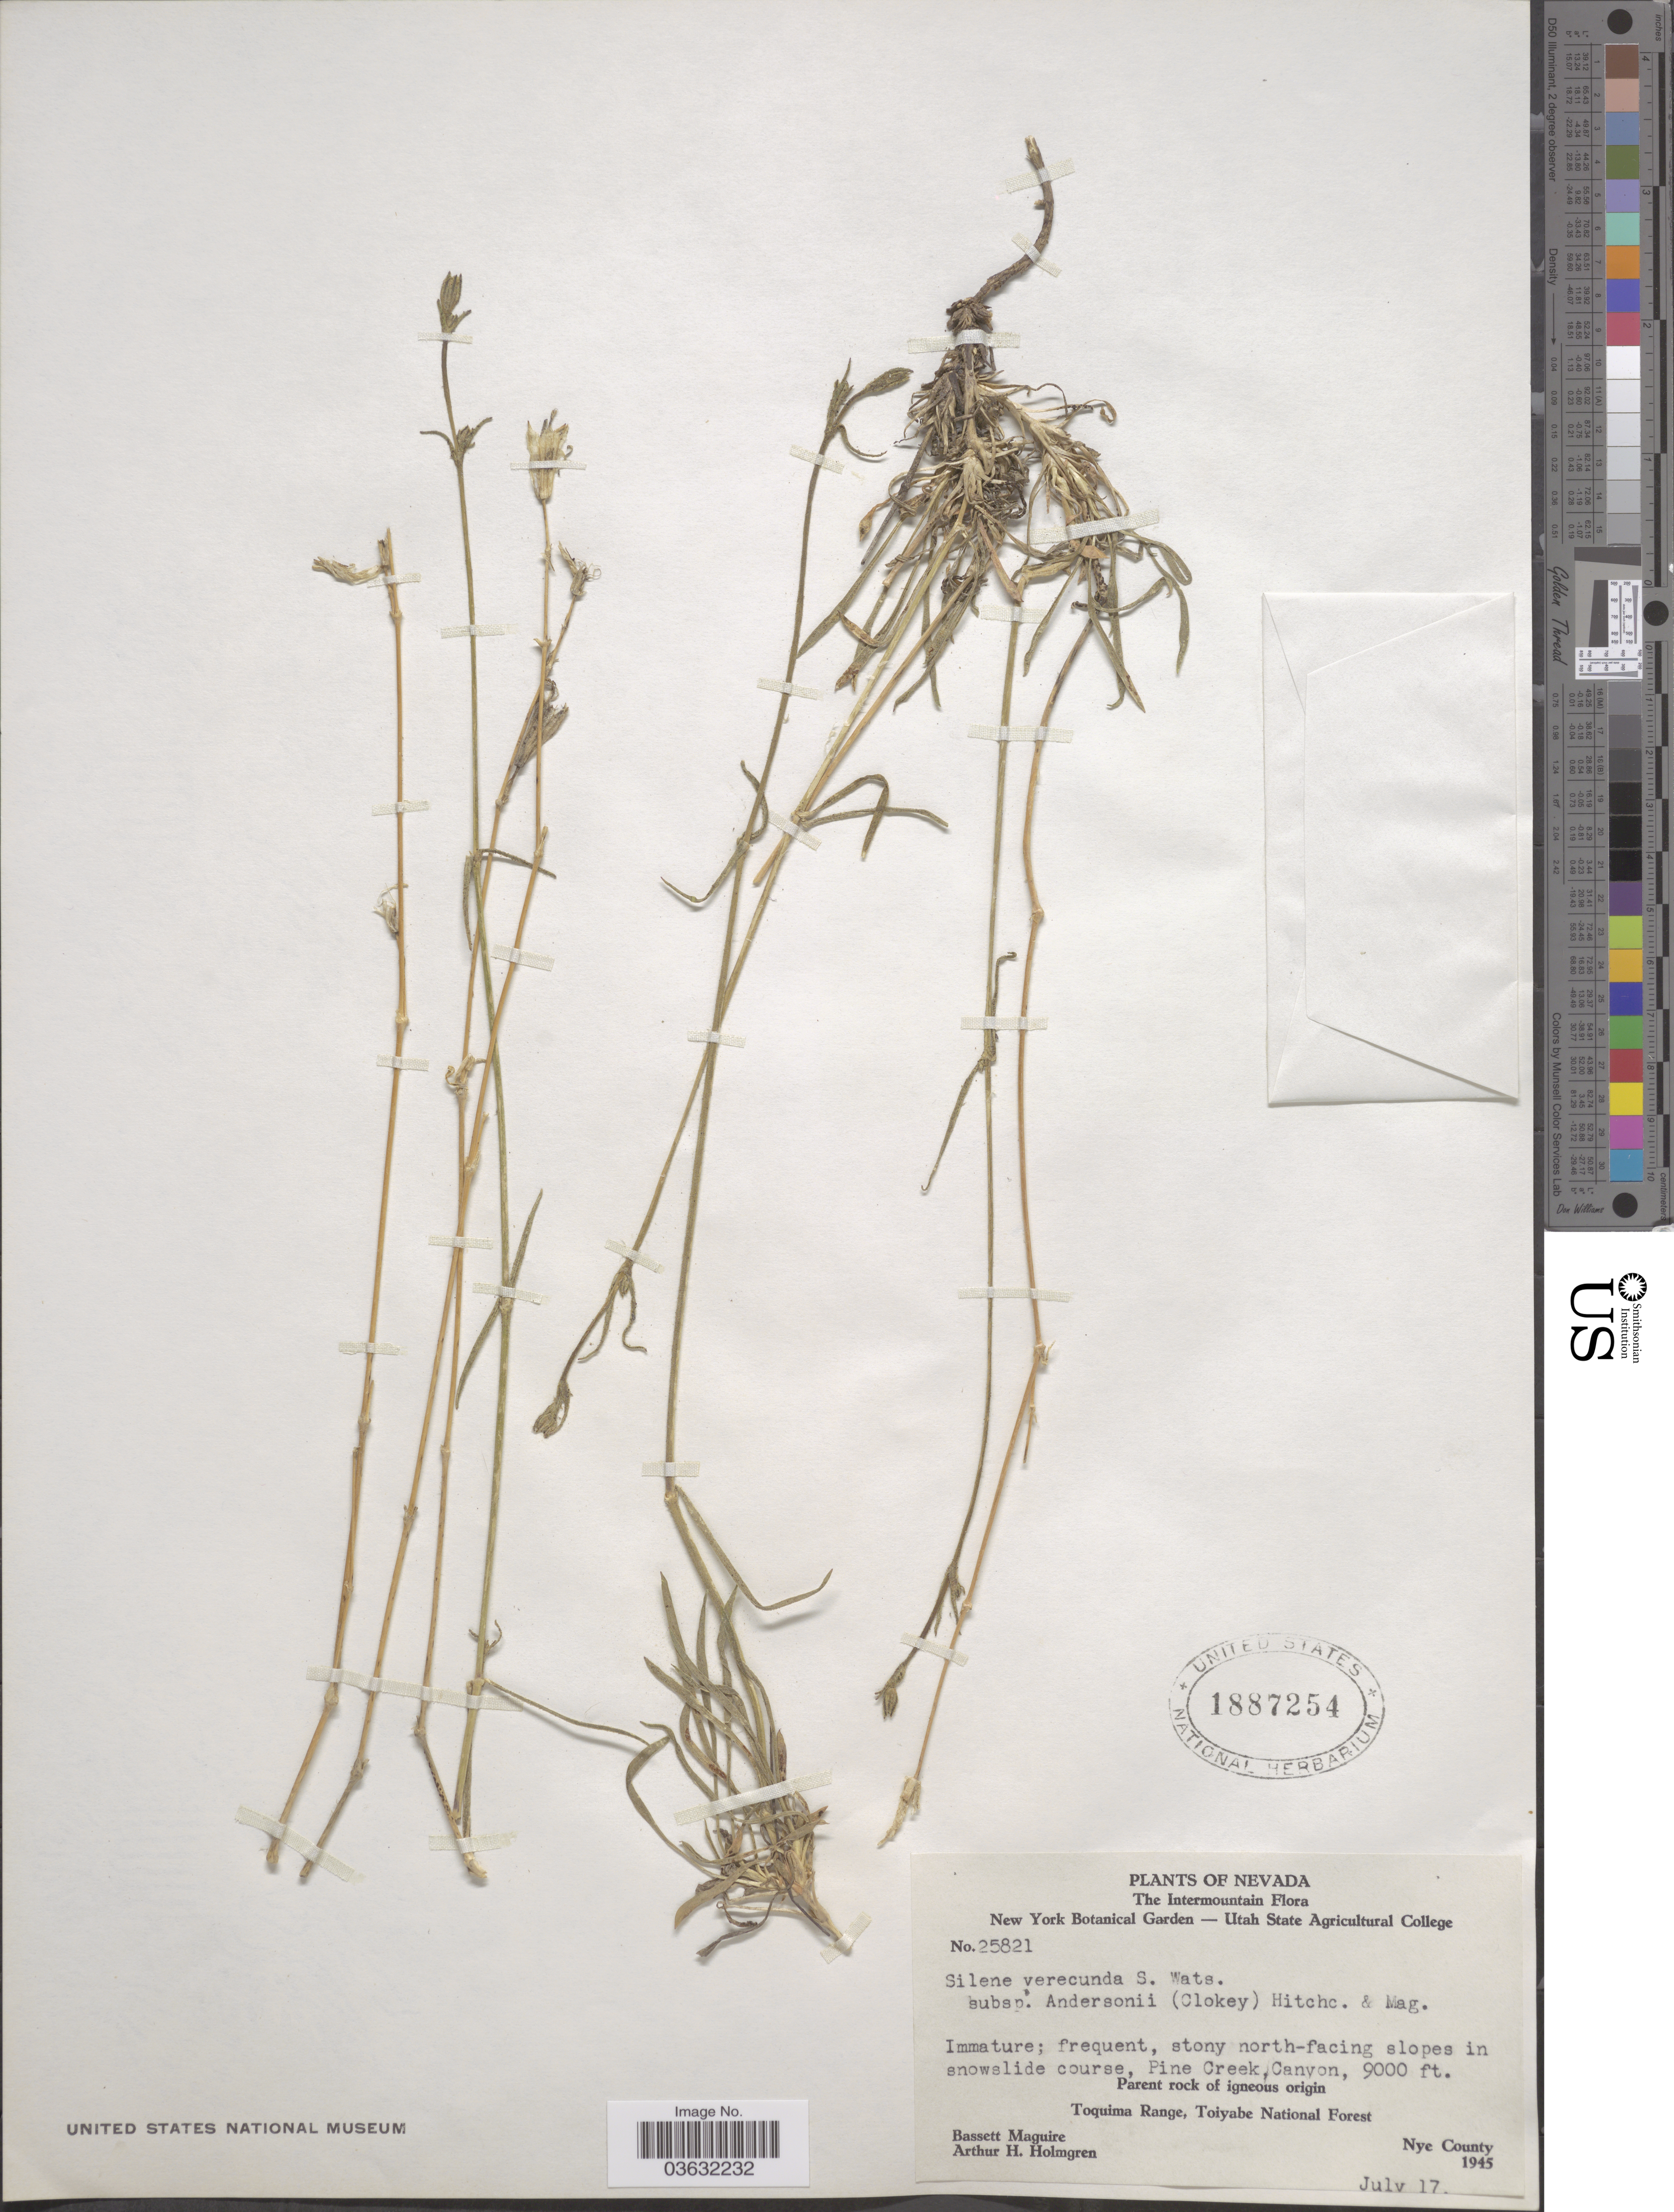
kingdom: Plantae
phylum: Tracheophyta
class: Magnoliopsida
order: Caryophyllales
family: Caryophyllaceae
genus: Silene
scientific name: Silene verecunda subsp. andersonii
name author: (Clokey) C.L. Hitchc. & Maguire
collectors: B. Maguire & A. H. Holmgren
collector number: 25821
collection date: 1945-07-17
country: United States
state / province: Nevada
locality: The Intermountain. Pine Creek Canyon. Parent rock of igneous origin. [unsure placement] Toquima Range, Toiyabe National Forest. Nye County.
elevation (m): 2743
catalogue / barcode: US 1887254